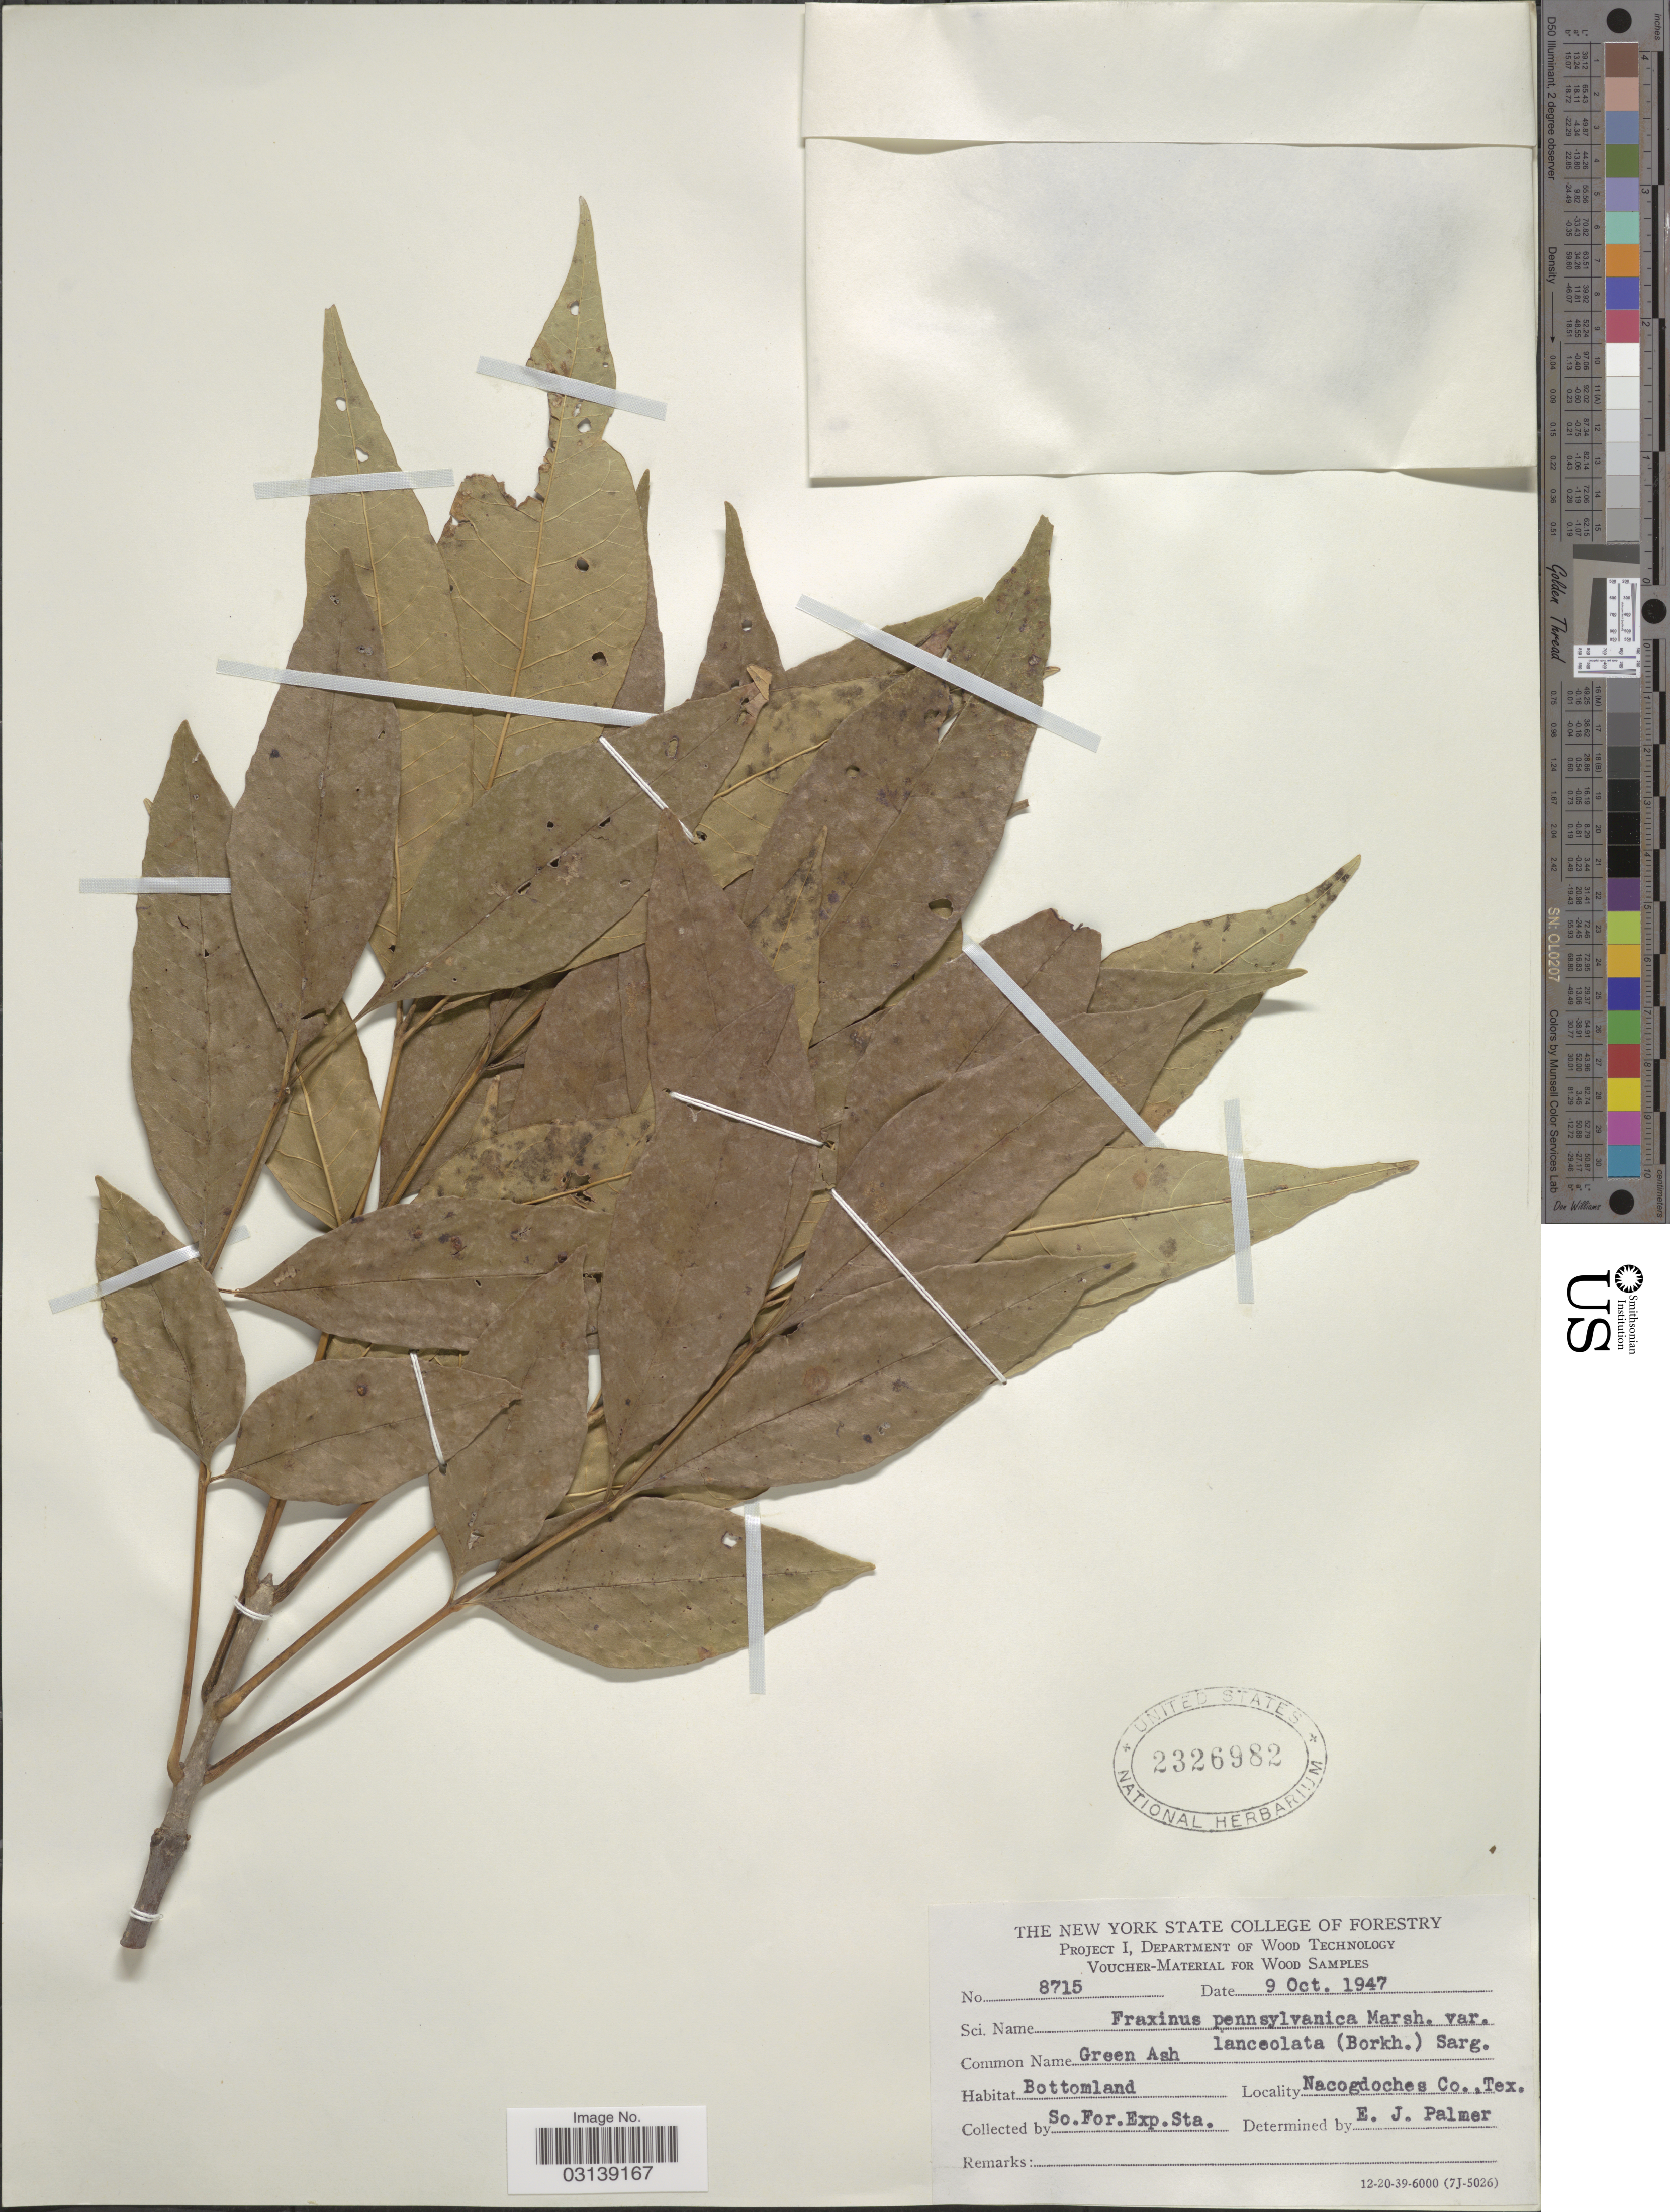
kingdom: Plantae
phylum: Tracheophyta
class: Magnoliopsida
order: Lamiales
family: Oleaceae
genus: Fraxinus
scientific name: Fraxinus pennsylvanica var. lanceolata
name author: Sarg.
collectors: So. For. Exp. Sta.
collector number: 8715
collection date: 1947-10-09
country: United States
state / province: Texas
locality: Bottomland. Nacogdoches Co.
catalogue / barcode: US 2326982